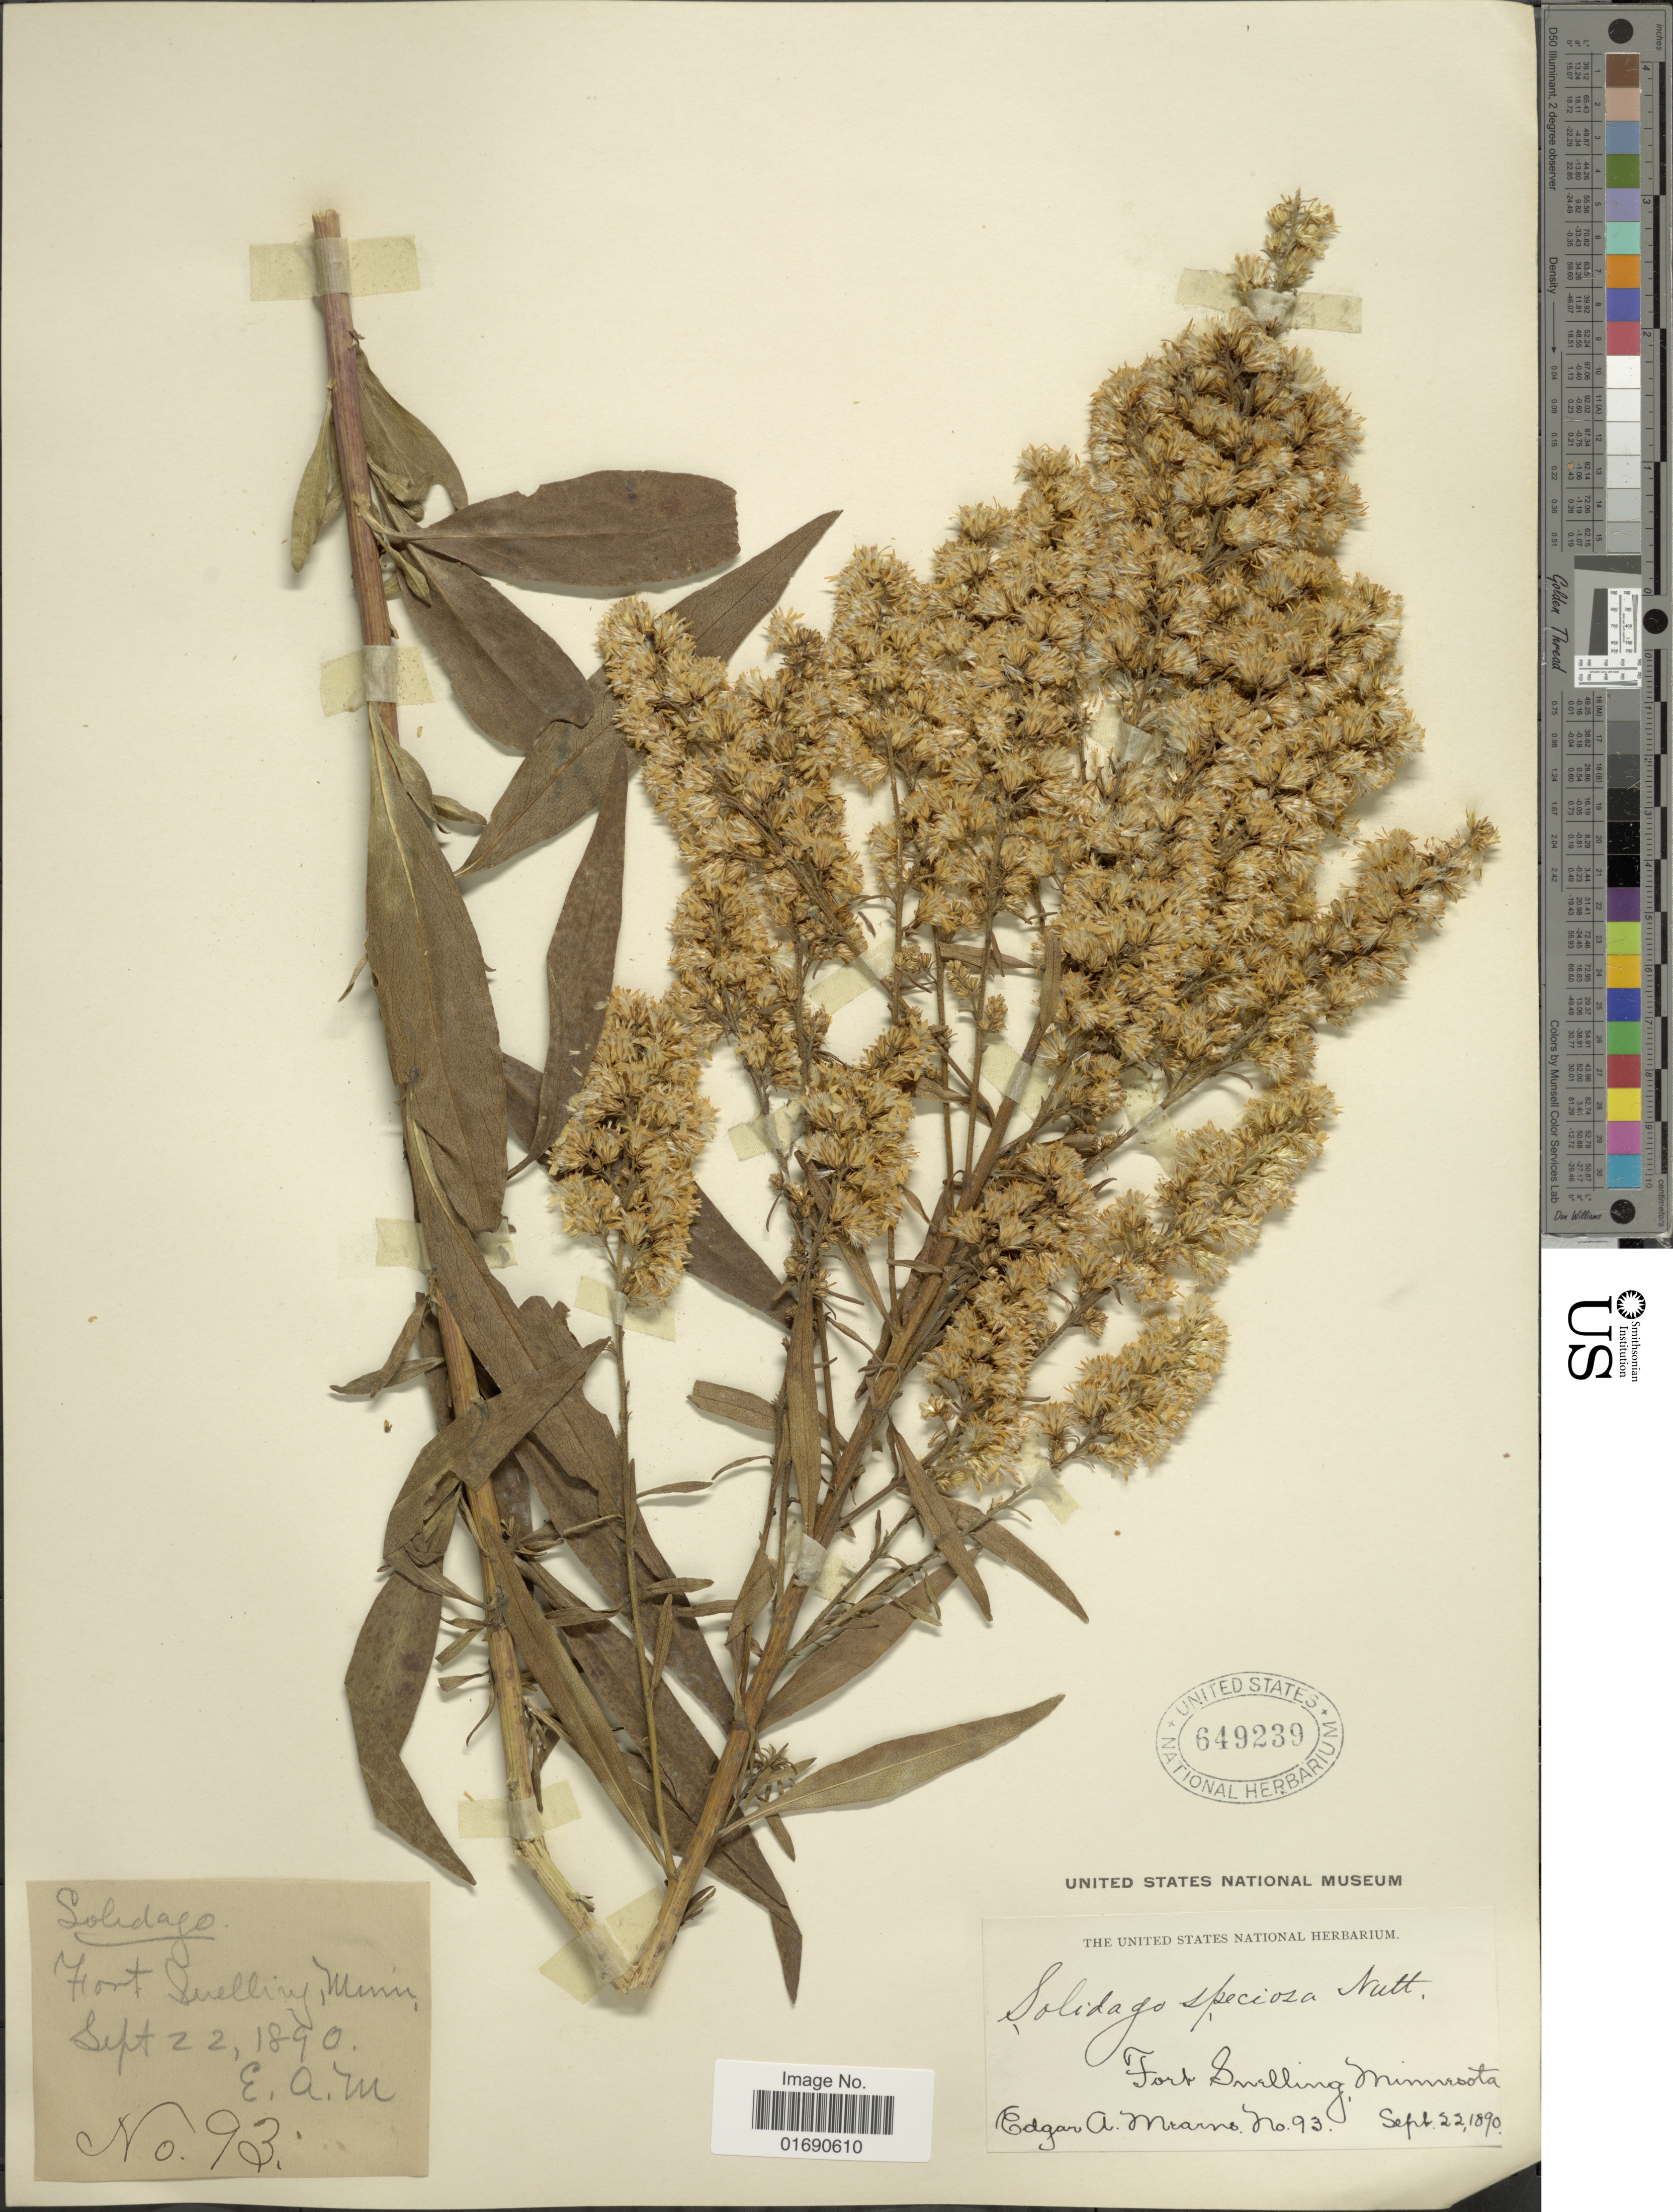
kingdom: Plantae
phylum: Tracheophyta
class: Magnoliopsida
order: Asterales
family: Asteraceae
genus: Solidago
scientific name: Solidago speciosa var. angustata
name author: Torr. & A. Gray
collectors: E. A. Mearns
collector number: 93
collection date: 1890-09-22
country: United States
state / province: Minnesota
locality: Fort Snelling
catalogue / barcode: US 649239